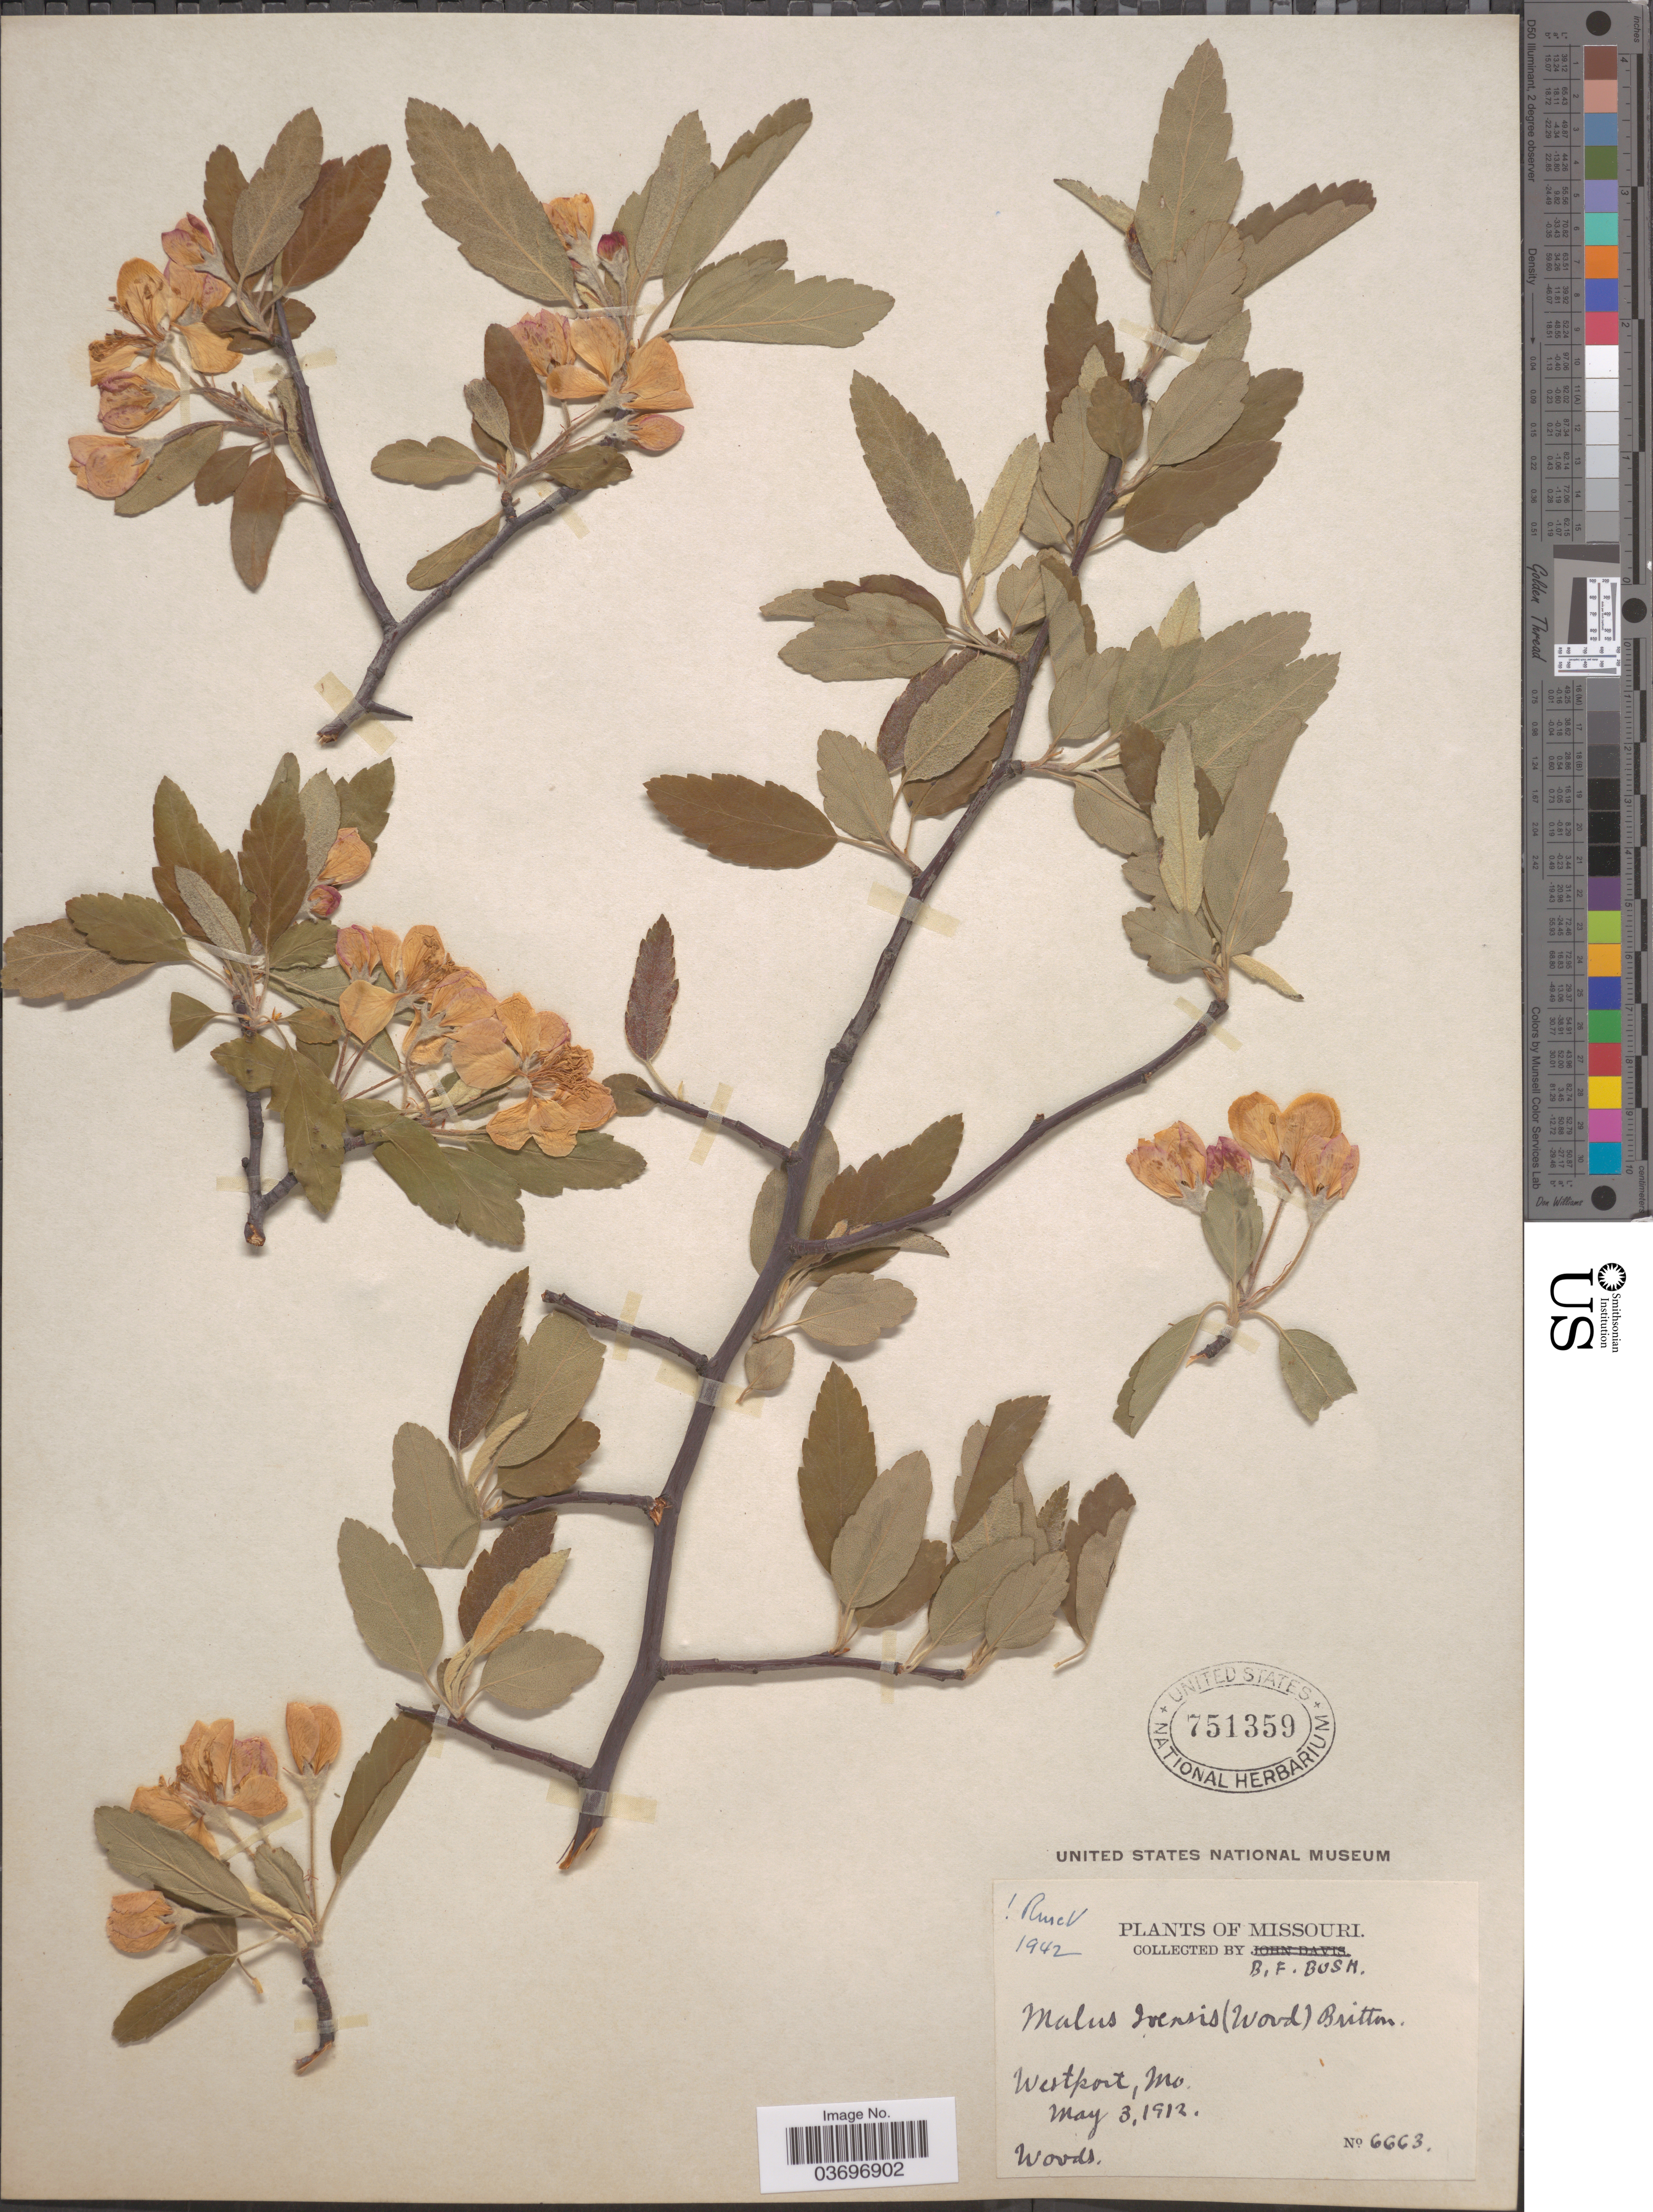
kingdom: Plantae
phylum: Tracheophyta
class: Magnoliopsida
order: Rosales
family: Rosaceae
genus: Malus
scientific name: Malus ioensis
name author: (Alph. Wood) Britton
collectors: B. F. Bush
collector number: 6663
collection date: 1912-05-03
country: United States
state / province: Missouri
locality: Westport.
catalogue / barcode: US 751359